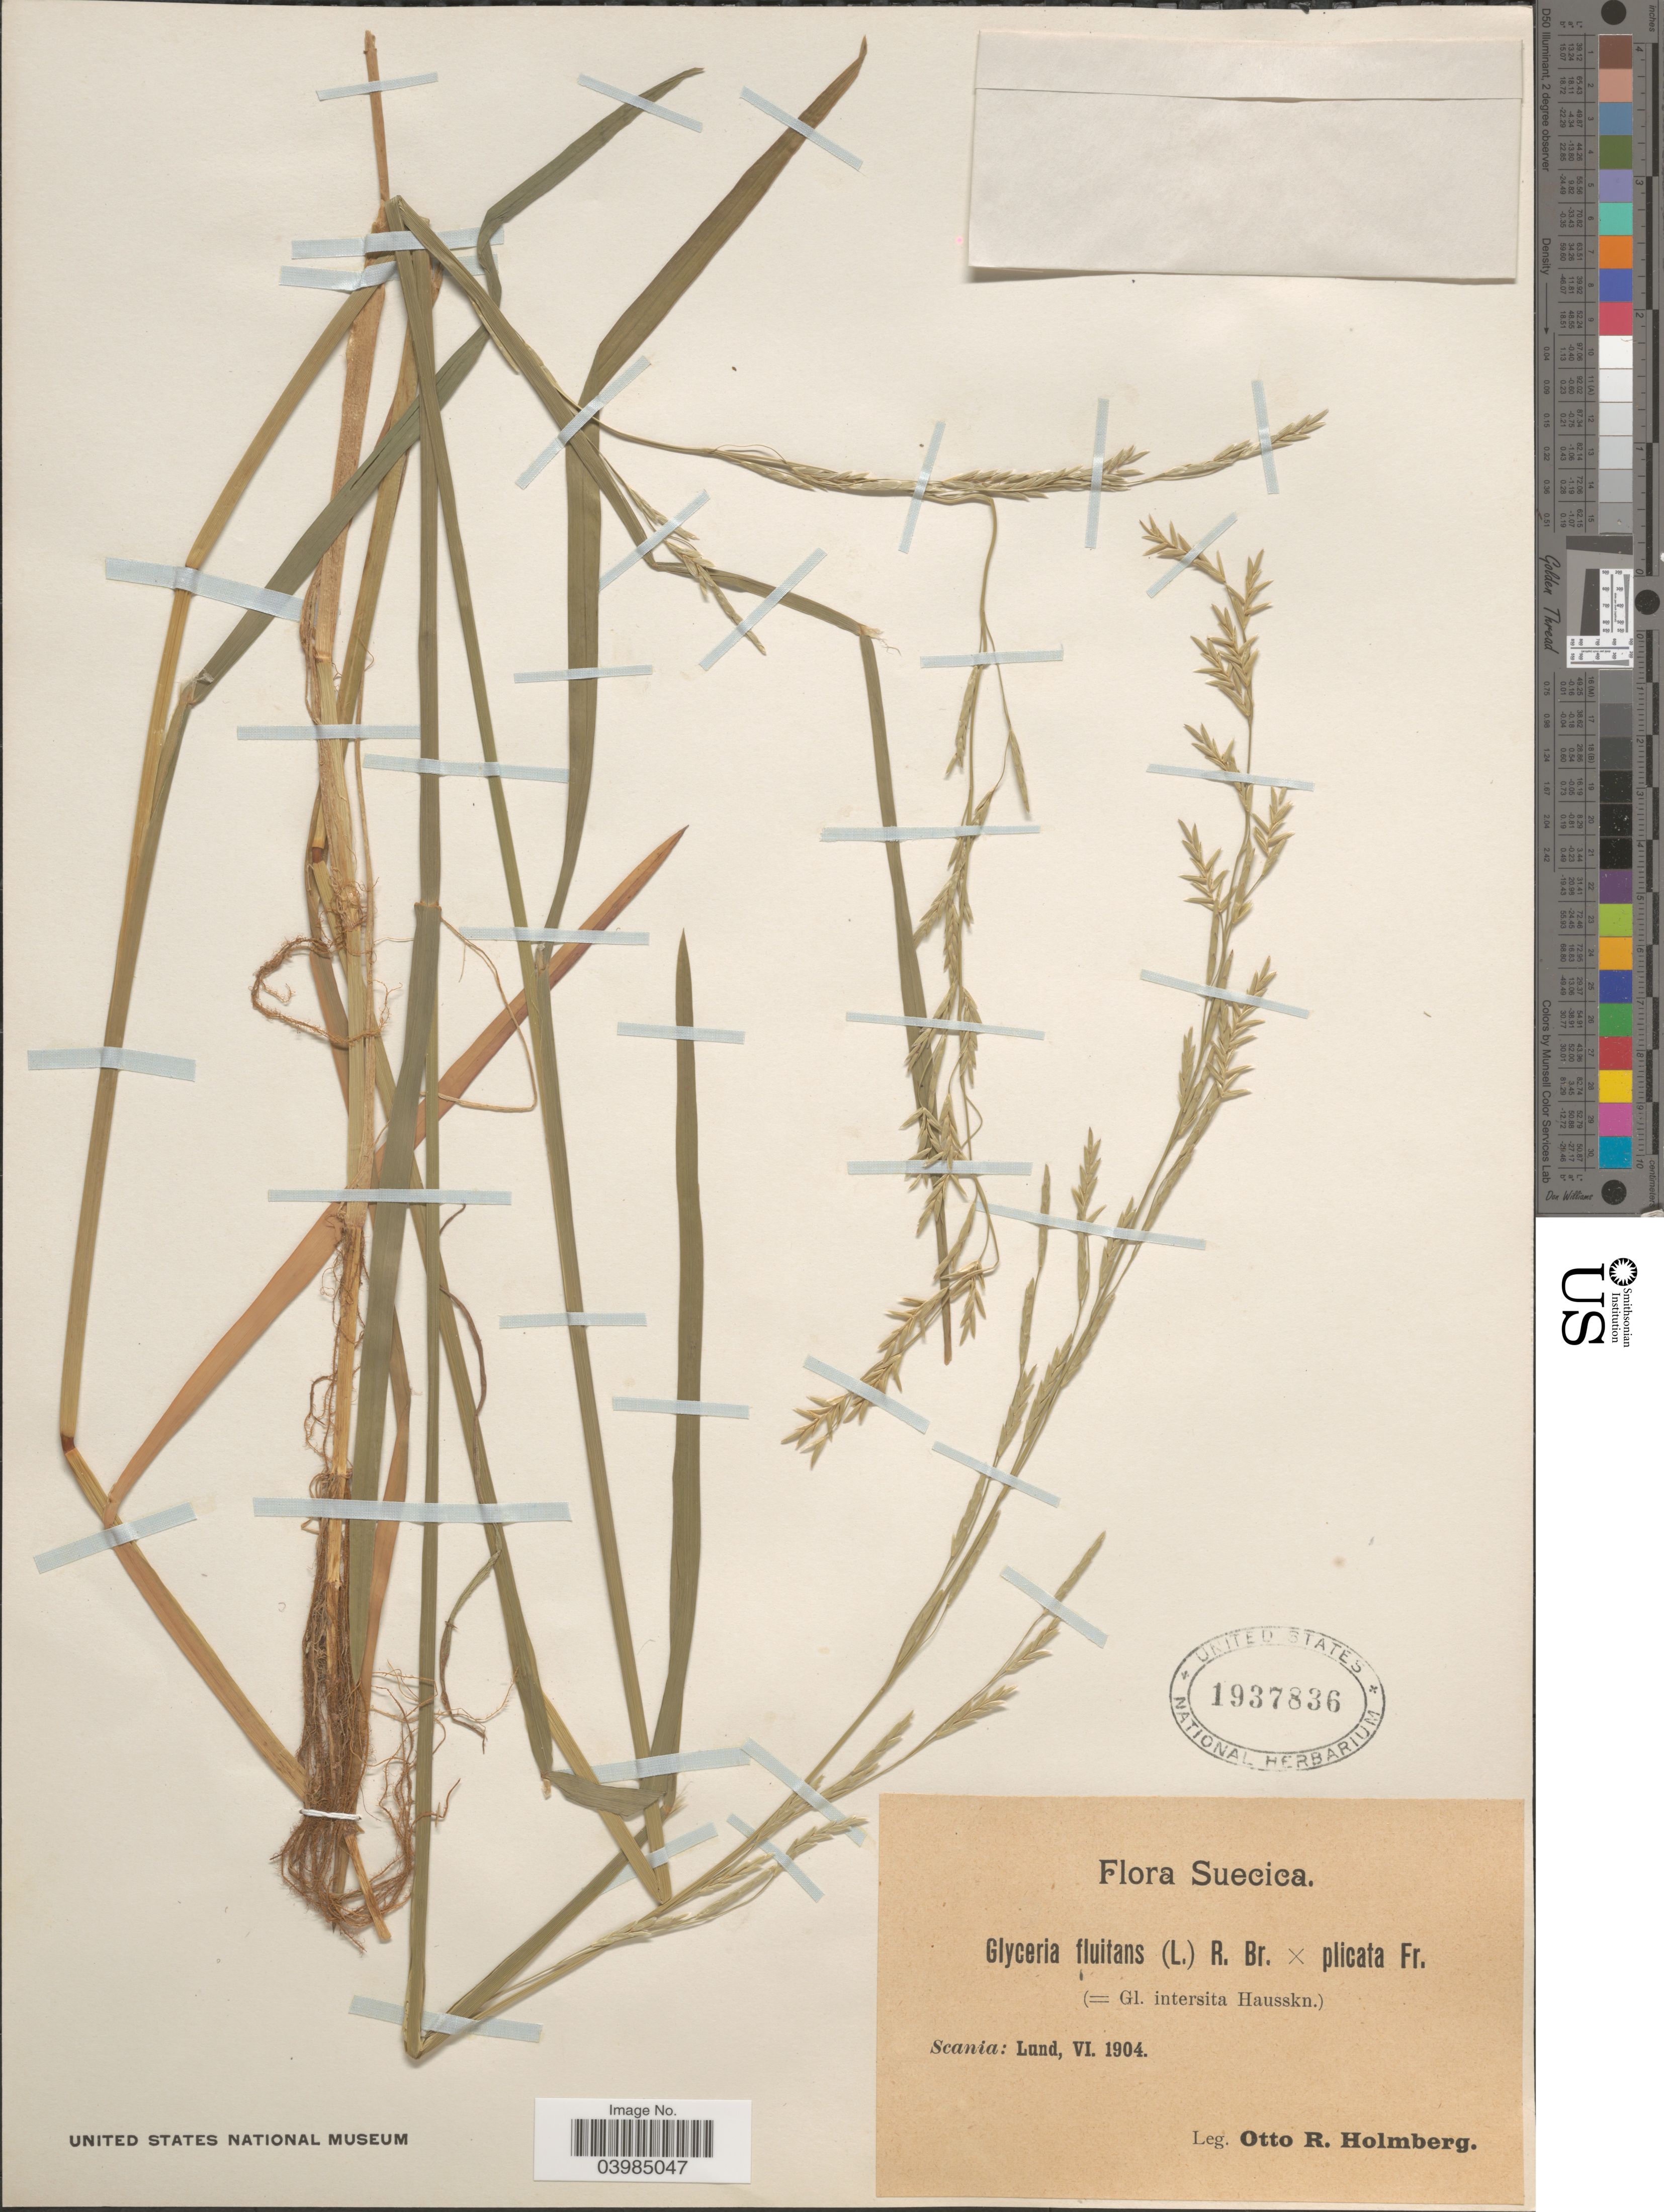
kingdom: Plantae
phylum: Tracheophyta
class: Liliopsida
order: Poales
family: Poaceae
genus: Glyceria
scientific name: Glyceria fluitans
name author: (L.) R. Br.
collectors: O. Holmberg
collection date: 1904-06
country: Sweden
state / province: Skåne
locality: Suecica. Scania: Lund.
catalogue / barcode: US 1937836